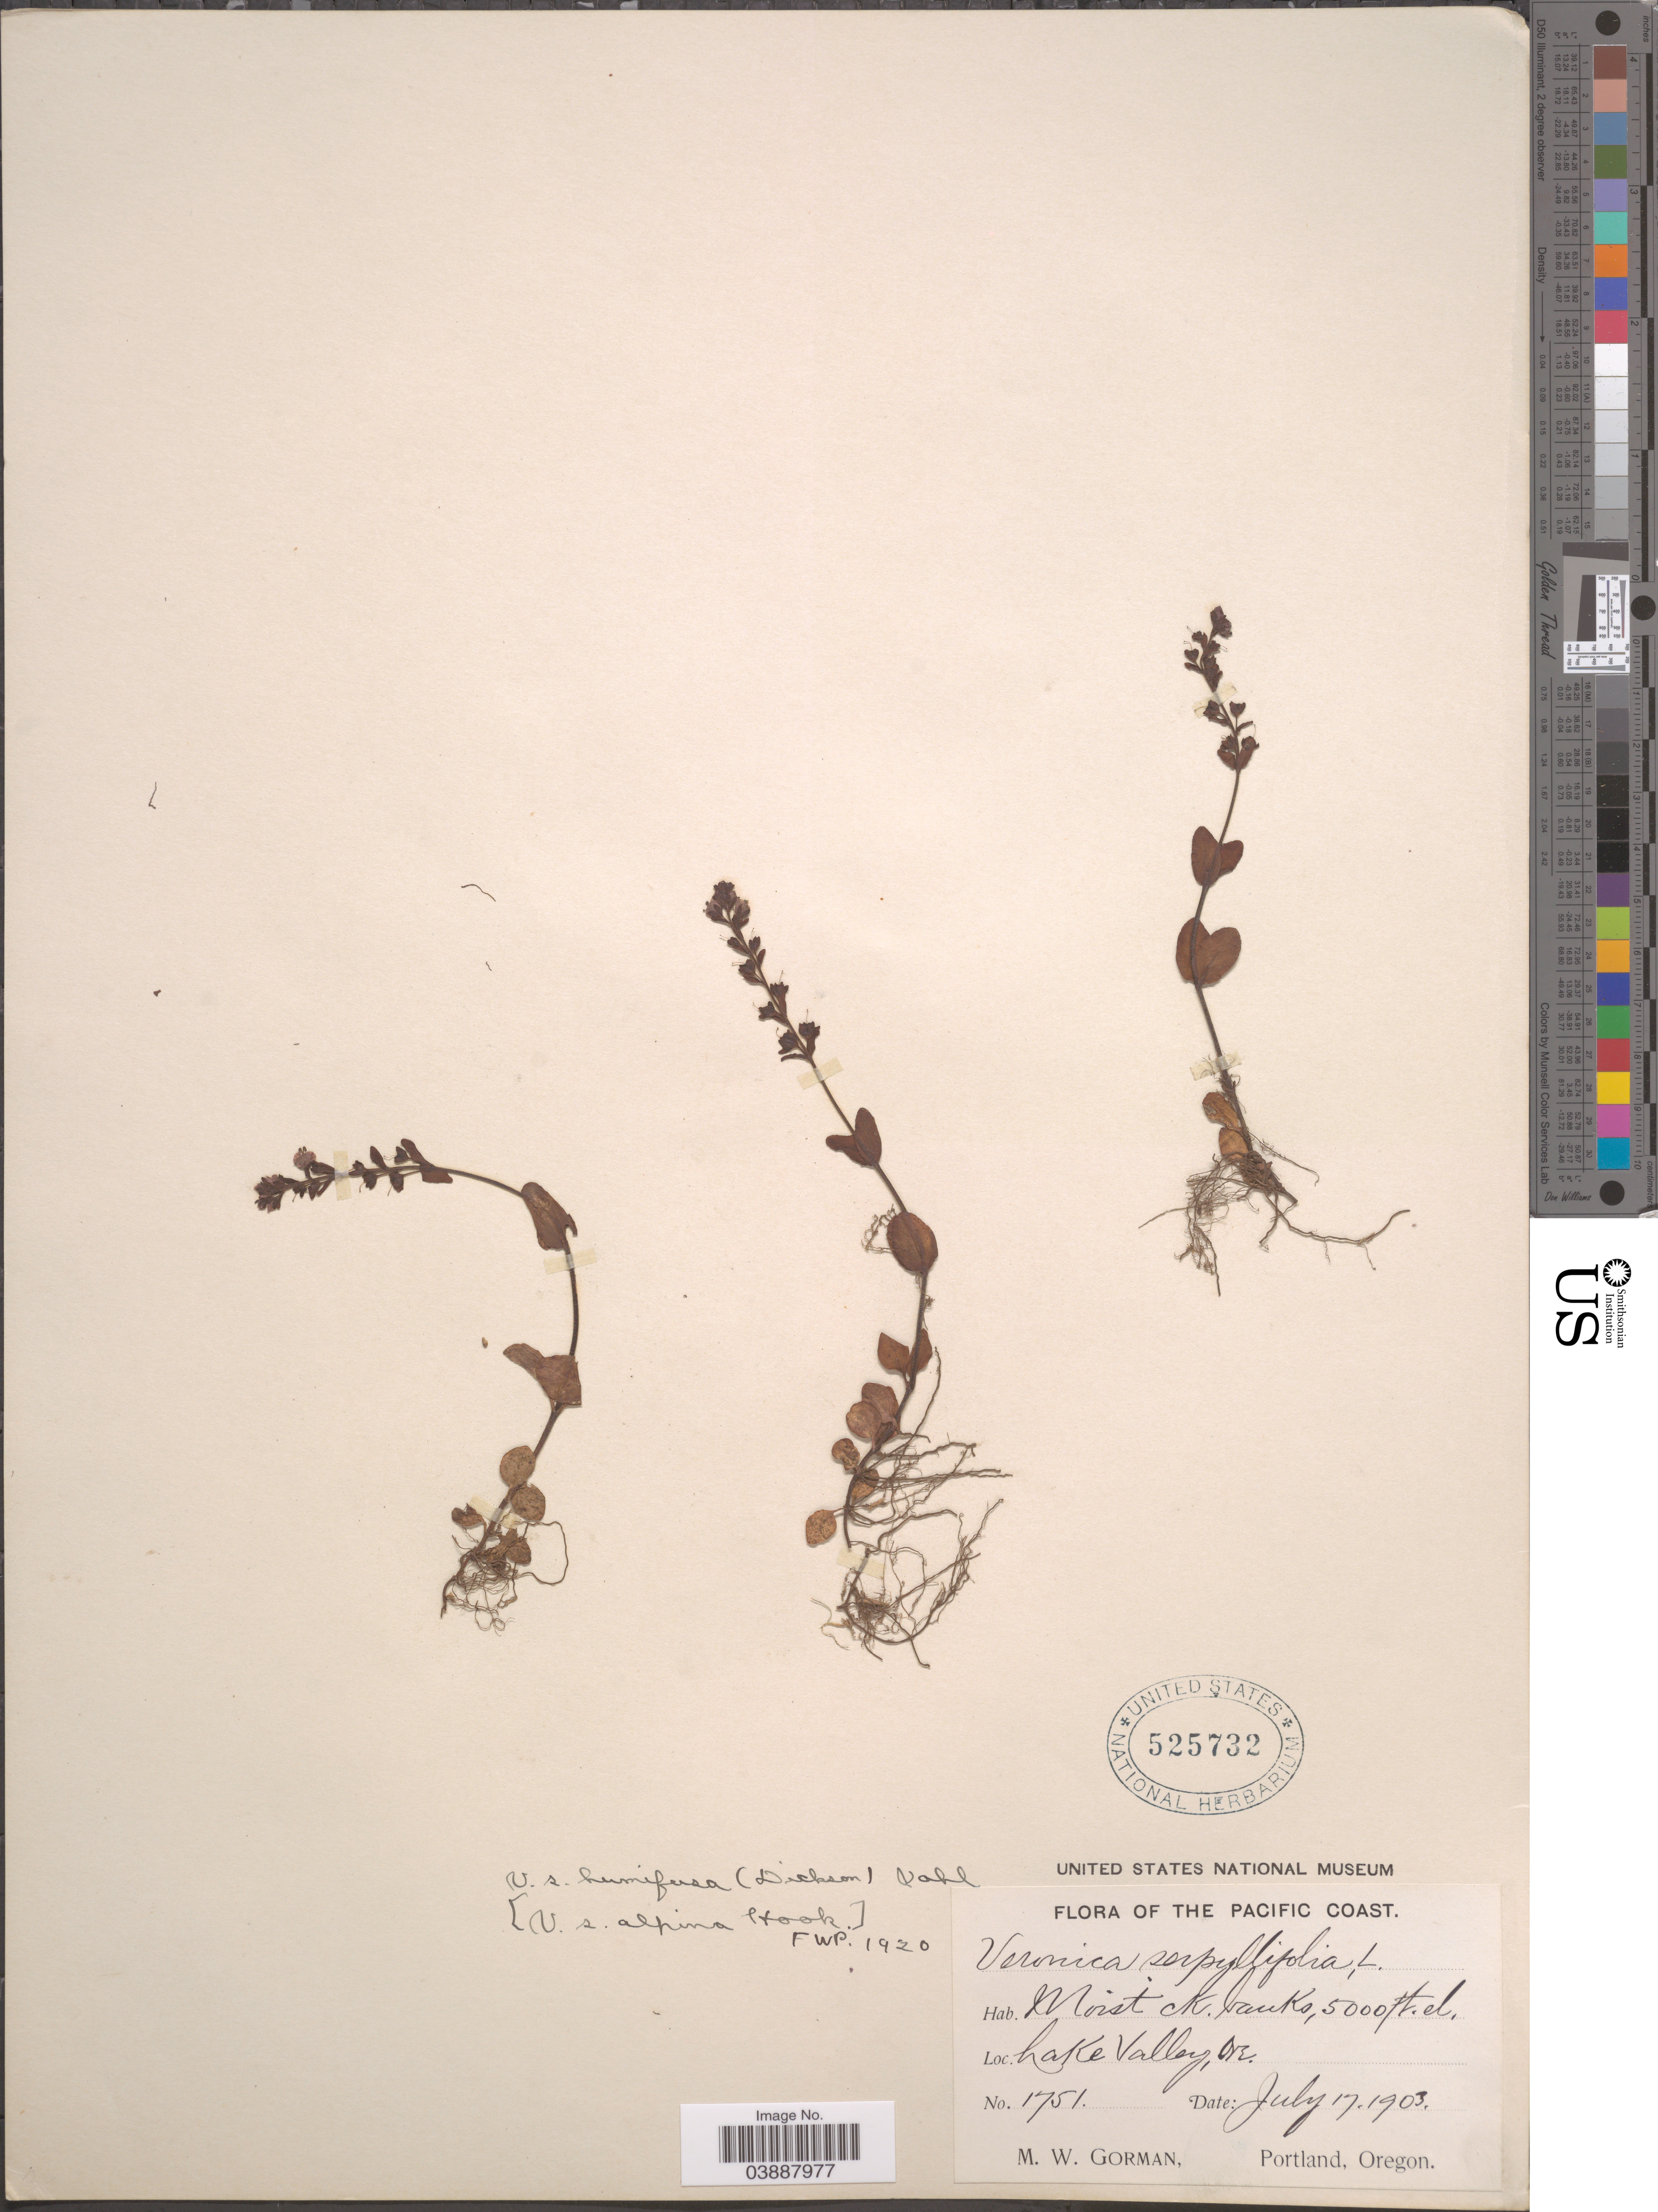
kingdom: Plantae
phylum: Tracheophyta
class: Magnoliopsida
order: Lamiales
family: Plantaginaceae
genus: Veronica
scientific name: Veronica serpyllifolia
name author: L.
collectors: M. W. Gorman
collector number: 1751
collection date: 1903-07-17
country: United States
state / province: Oregon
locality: Pacific Coast. Moist ck. banks, Lake Valley.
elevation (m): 1524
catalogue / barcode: US 525732